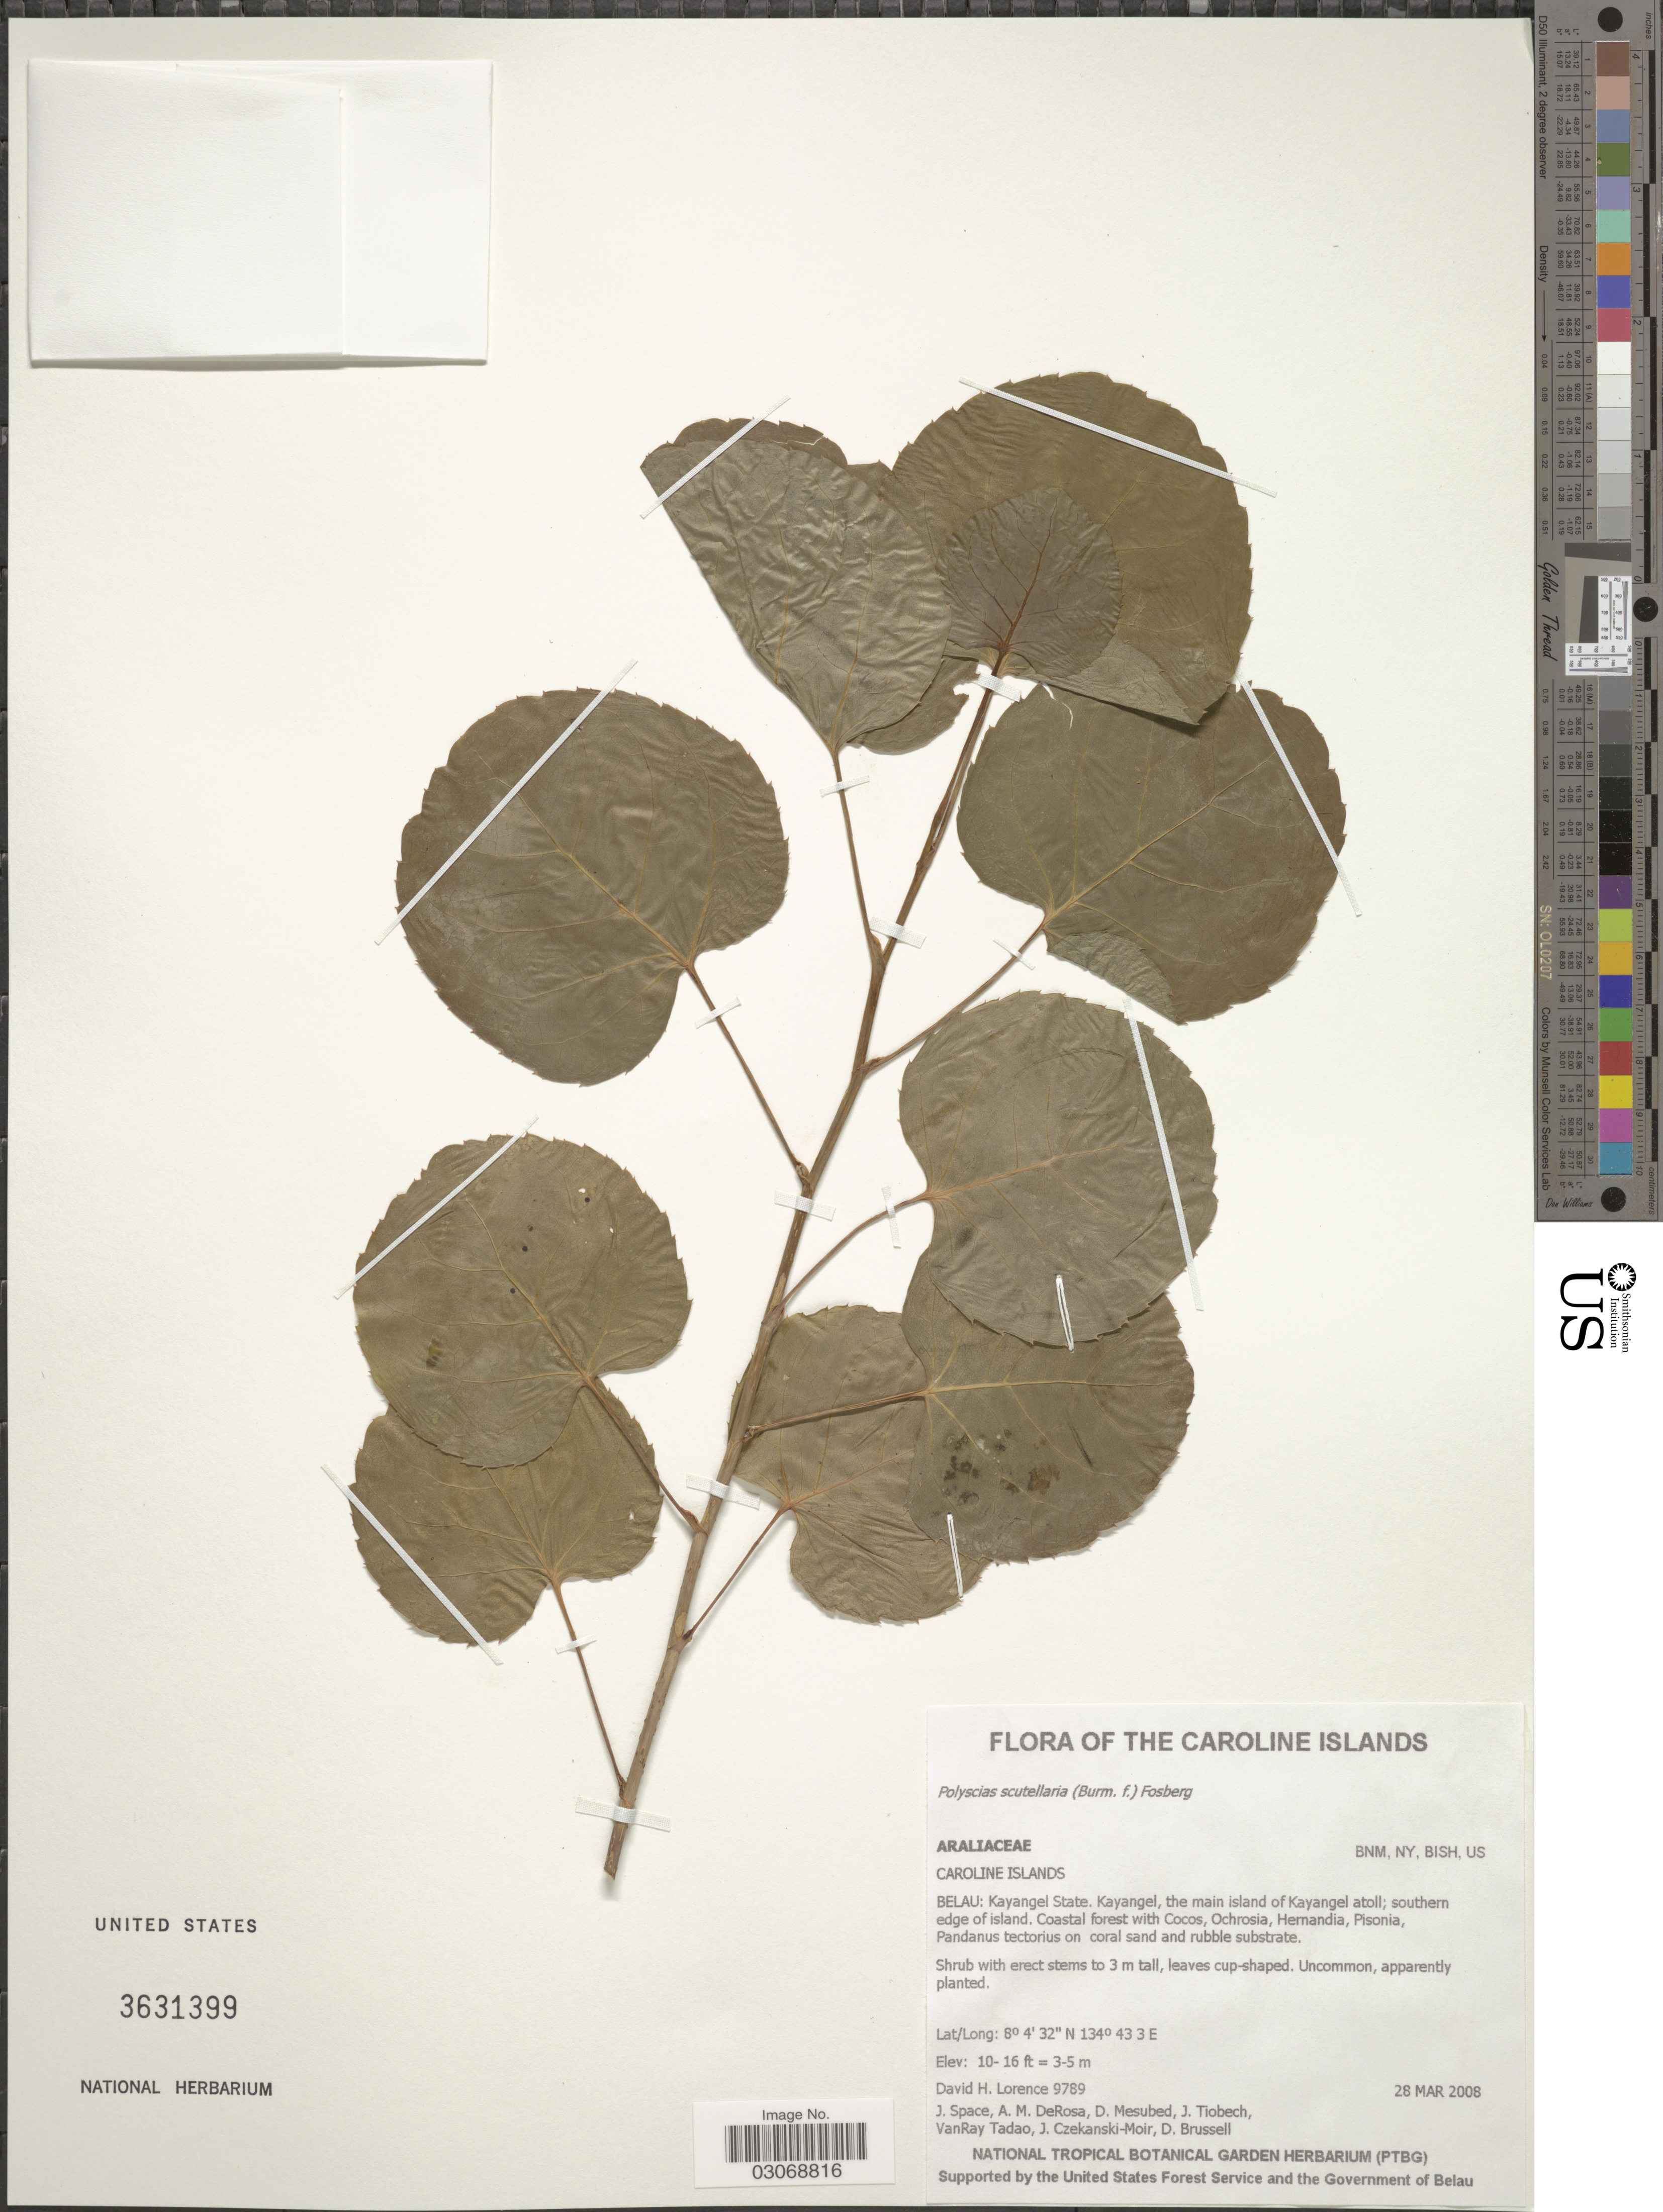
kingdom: Plantae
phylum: Tracheophyta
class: Magnoliopsida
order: Apiales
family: Araliaceae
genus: Polyscias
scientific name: Polyscias scutellaria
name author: (Burm. f.) Fosberg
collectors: D. Lorence, J. Space, A. DeRosa, D. Mesubed & et al.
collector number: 9789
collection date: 2008-03-28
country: Palau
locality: The Caroline Islands. Belau: Kayangel State. Kayangel, the main island of Kayangel atoll; southern edge of island.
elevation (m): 3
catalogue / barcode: US 3631399